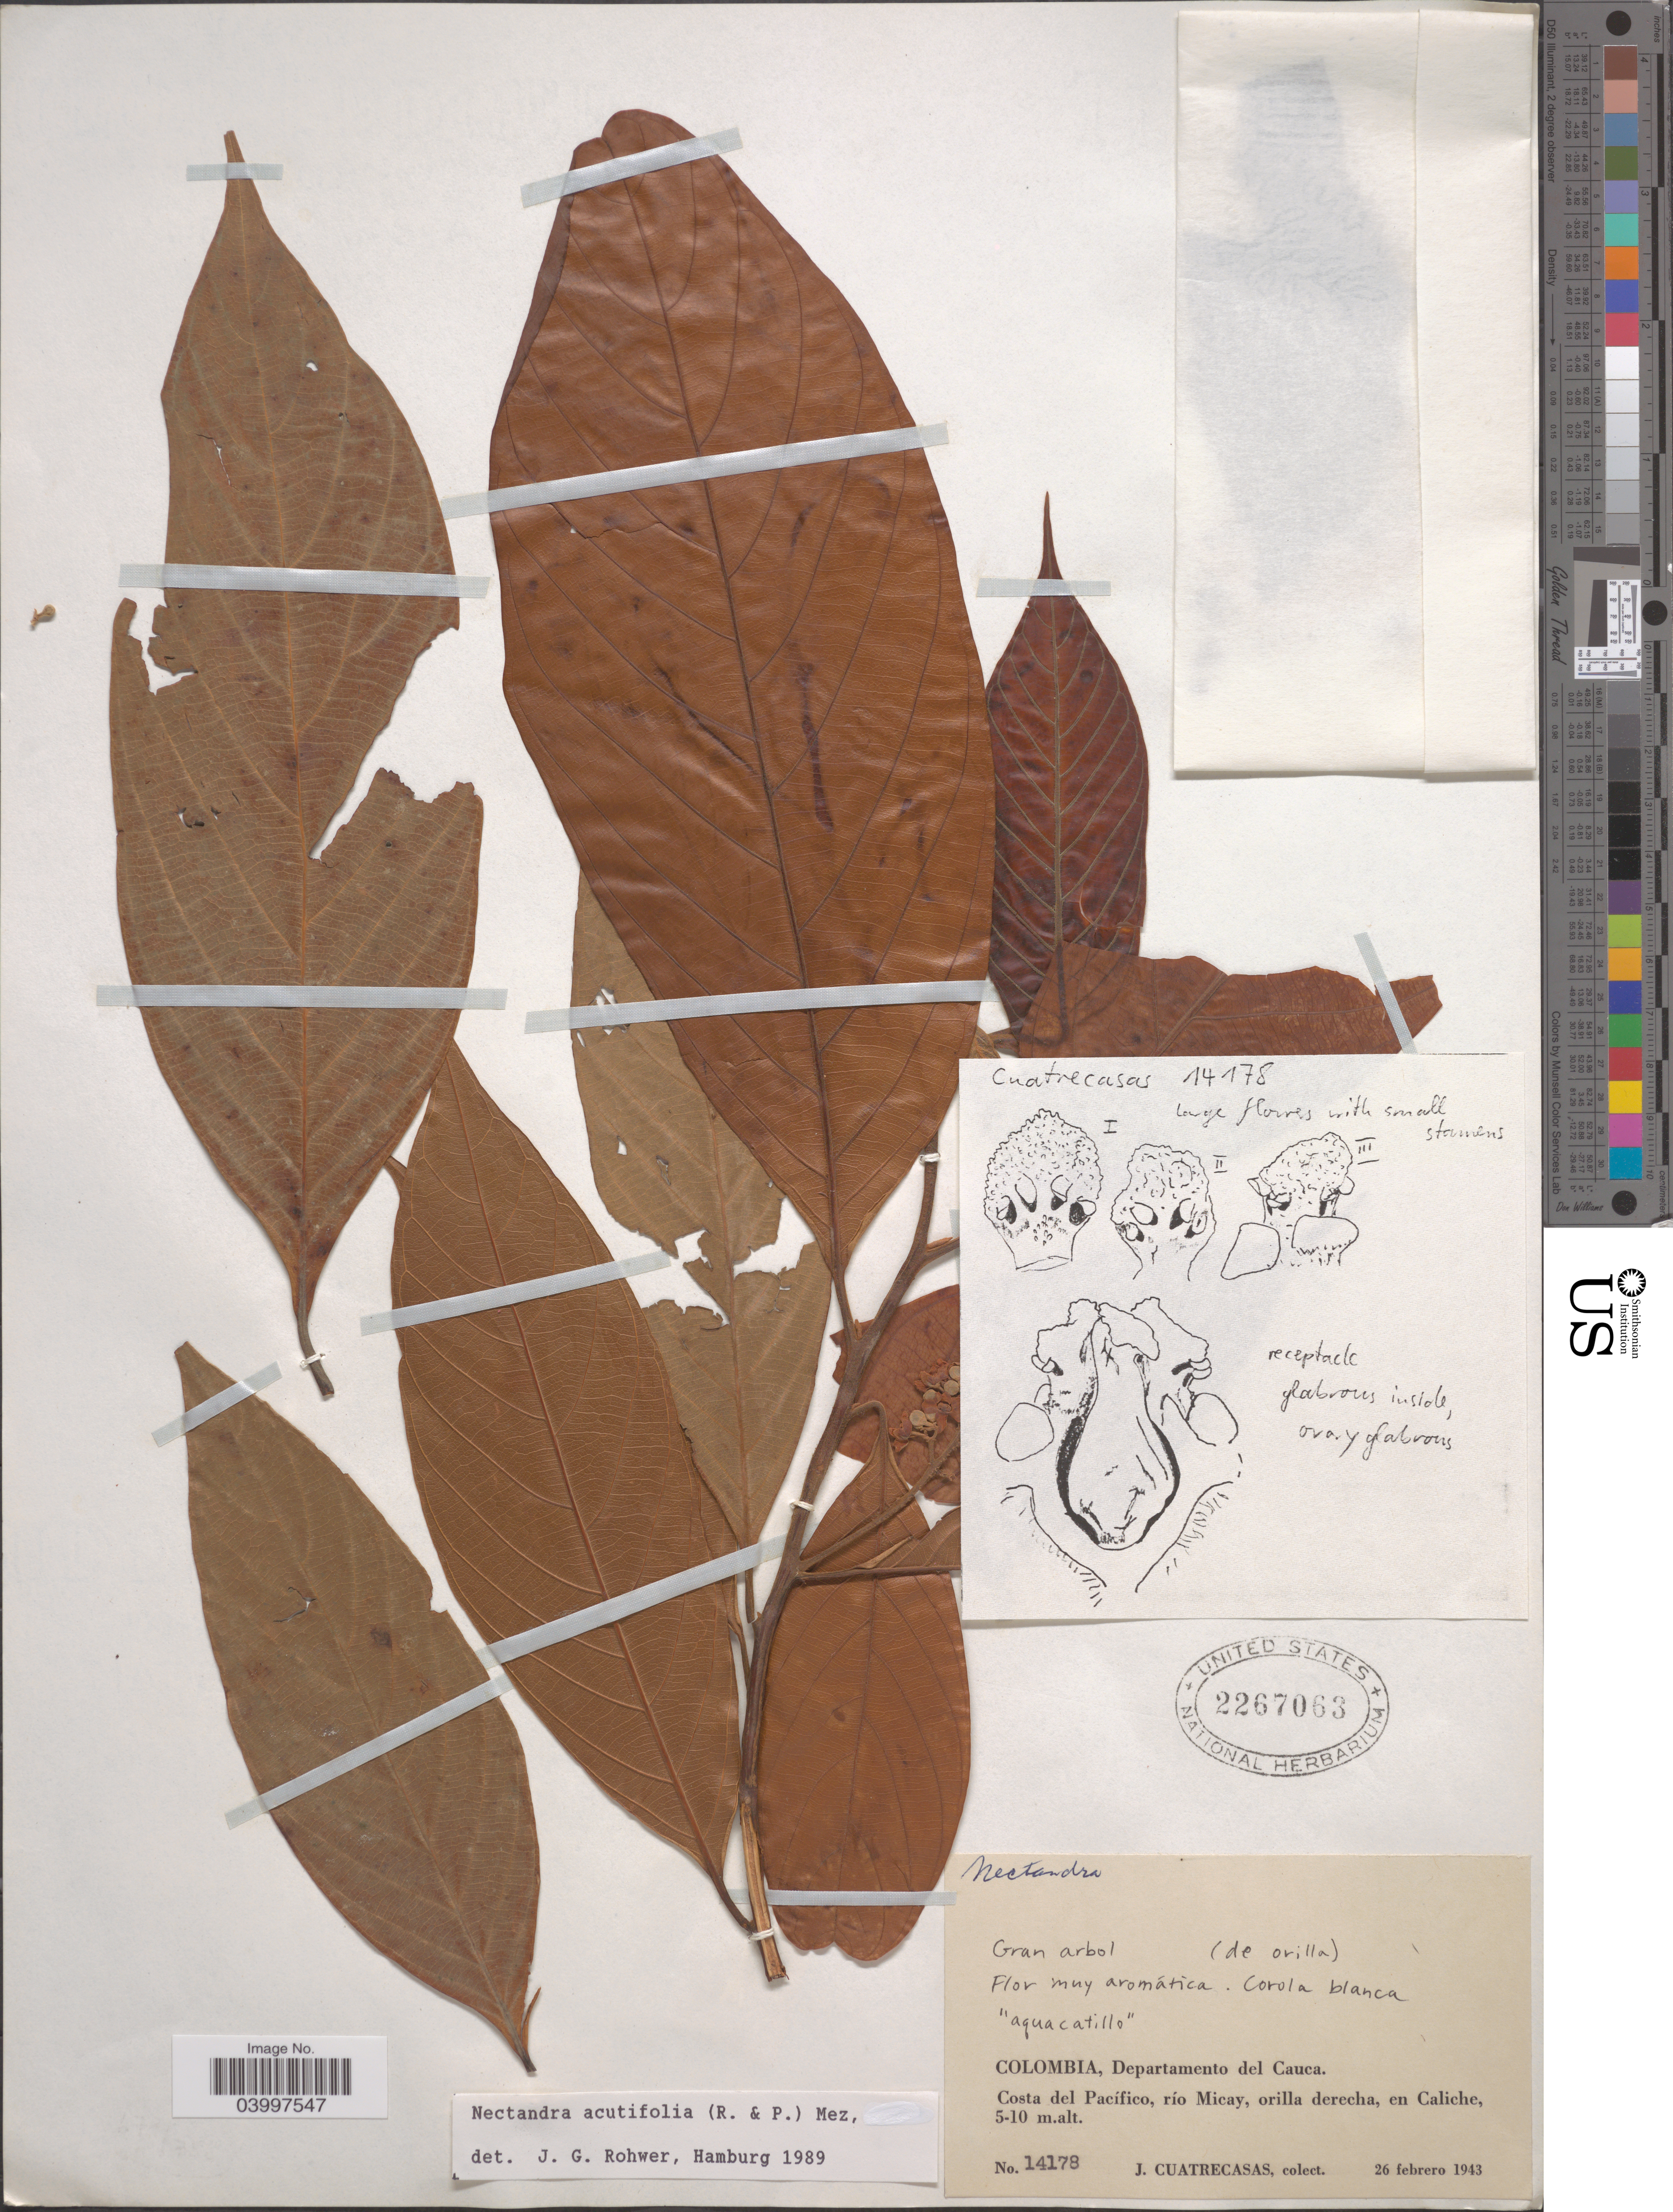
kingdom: Plantae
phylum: Tracheophyta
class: Magnoliopsida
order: Laurales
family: Lauraceae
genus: Nectandra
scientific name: Nectandra acutifolia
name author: (Ruiz & Pav.) Mez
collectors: J. Cuatrecasas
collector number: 14178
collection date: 1943-02-26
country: Colombia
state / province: Cauca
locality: Departamento del Cauca. Costa del Pacífico, río Micay, orilla derecha, en Caliche.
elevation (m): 5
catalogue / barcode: US 2267063